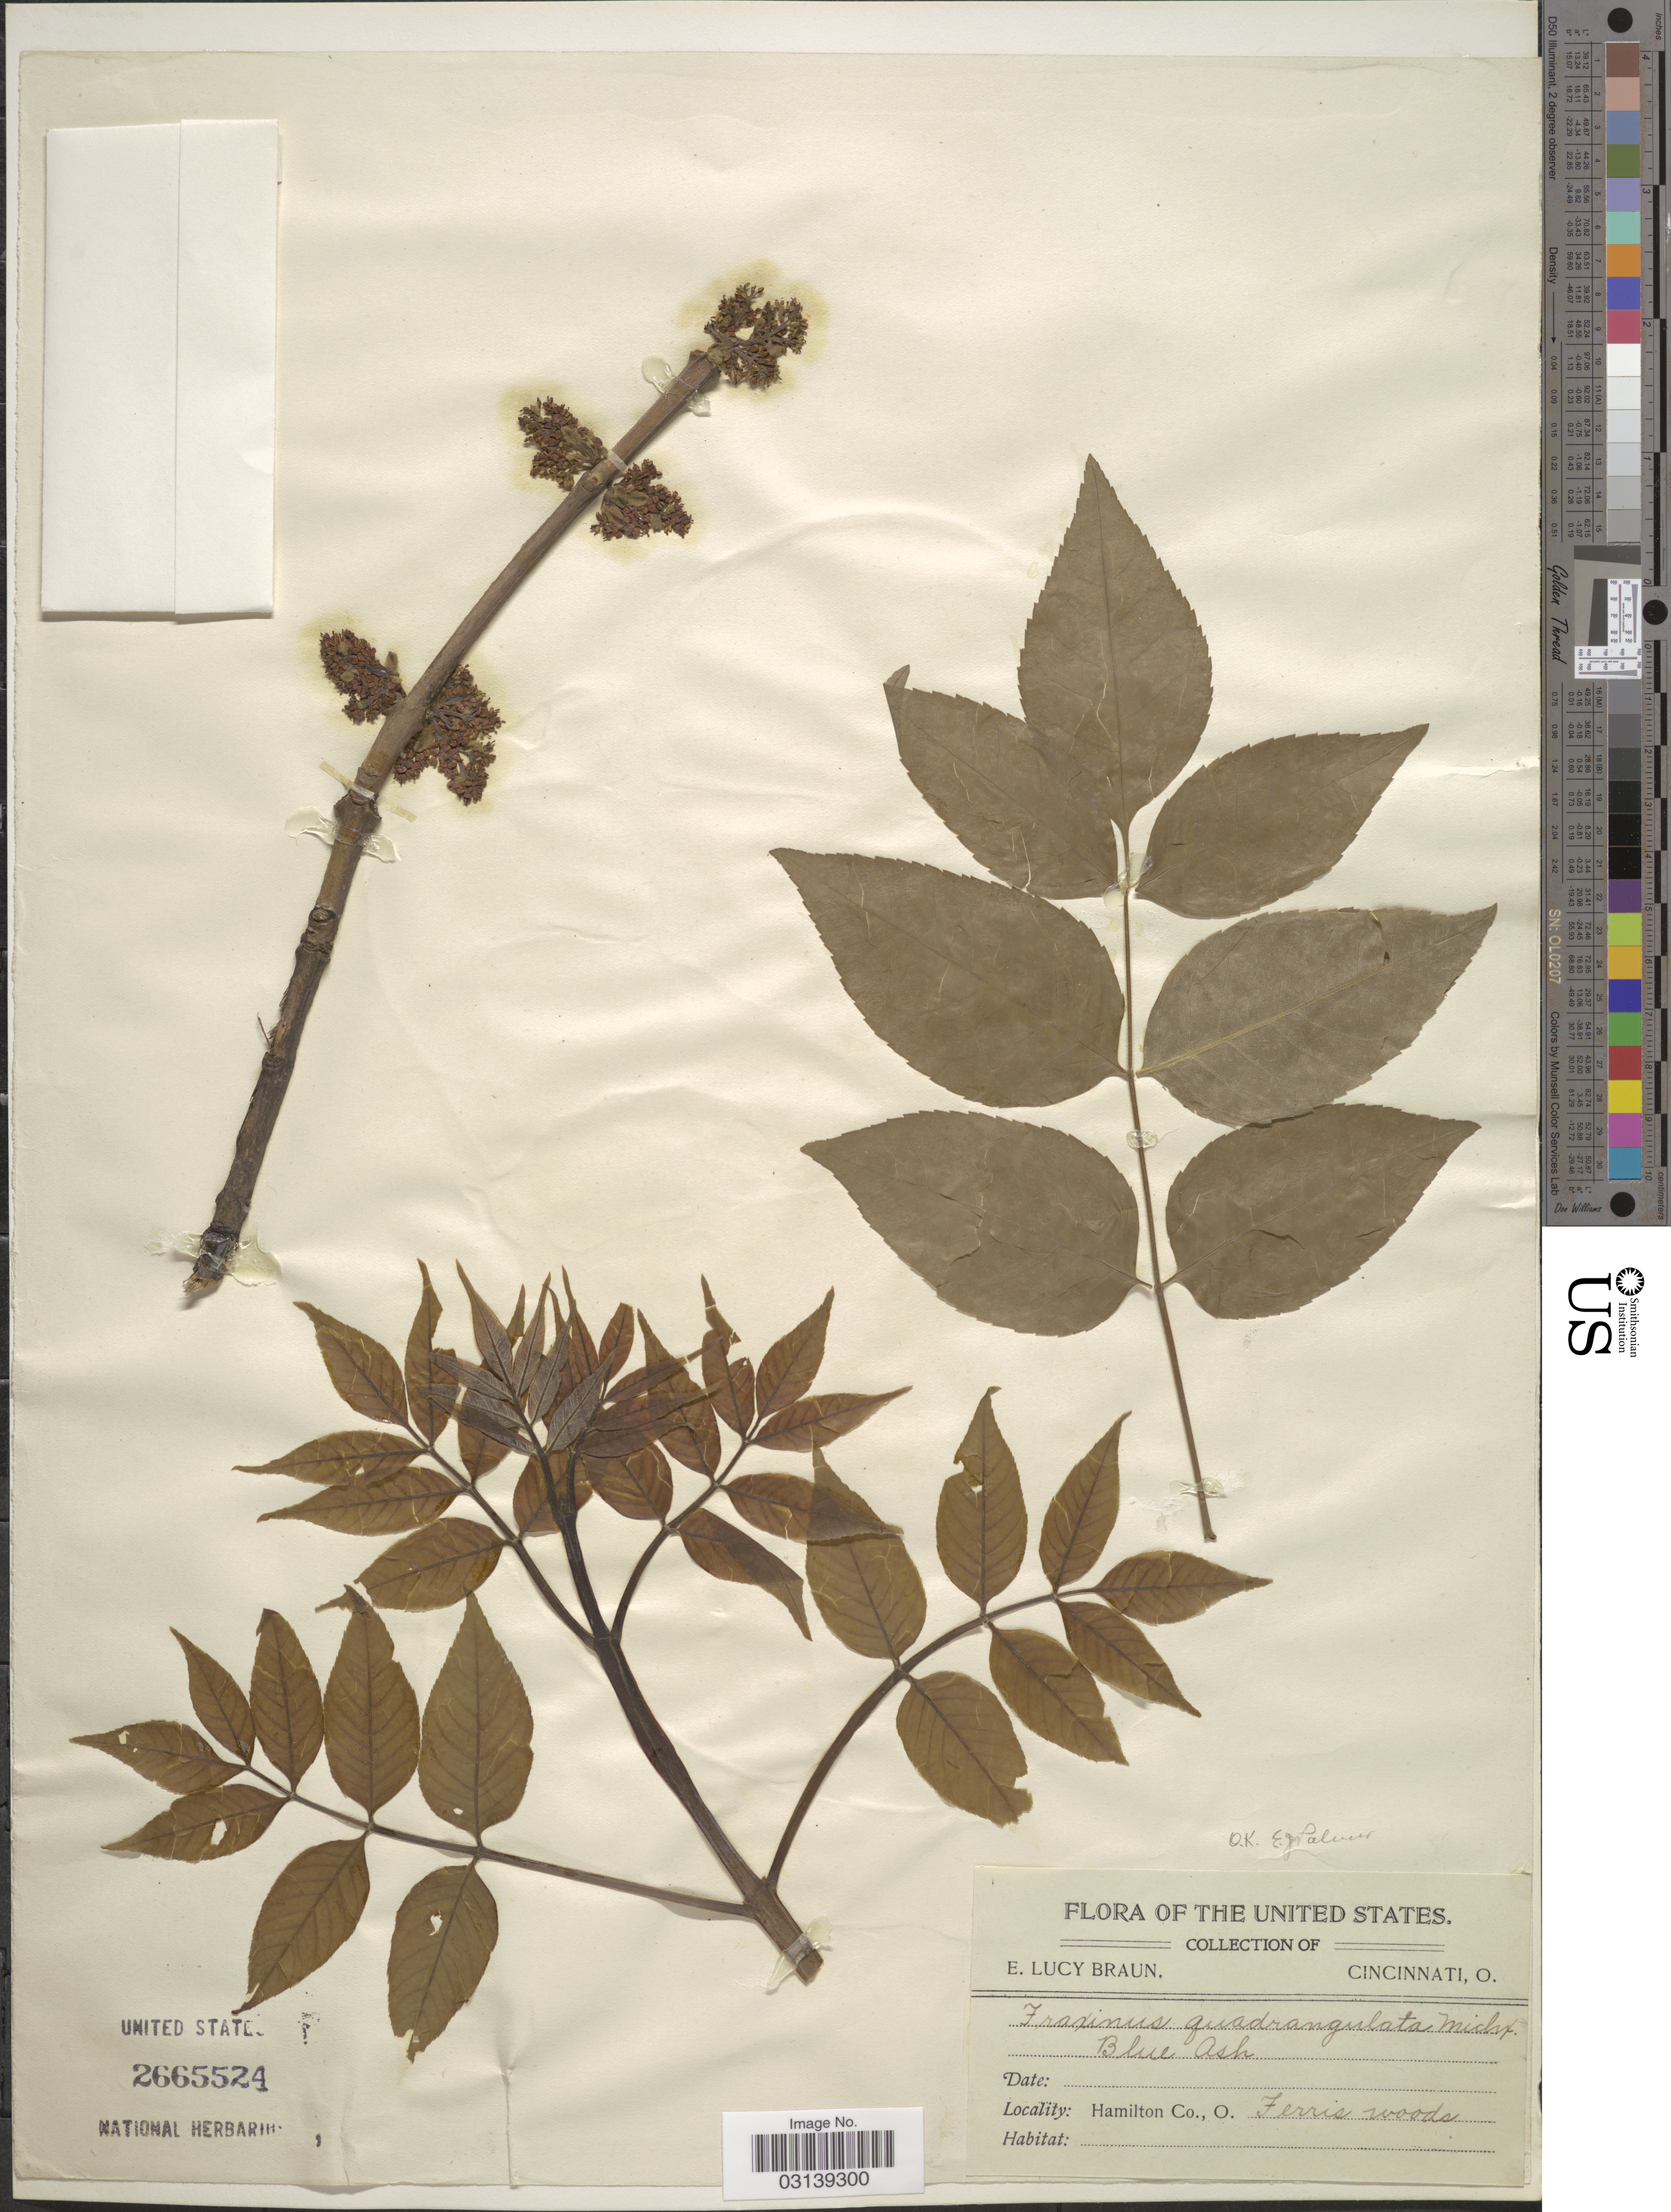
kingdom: Plantae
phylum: Tracheophyta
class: Magnoliopsida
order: Lamiales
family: Oleaceae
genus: Fraxinus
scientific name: Fraxinus quadrangulata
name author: Michx.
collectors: E. Braun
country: United States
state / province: Ohio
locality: Hamilton Co., O. Ferris woods.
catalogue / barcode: US 2665524